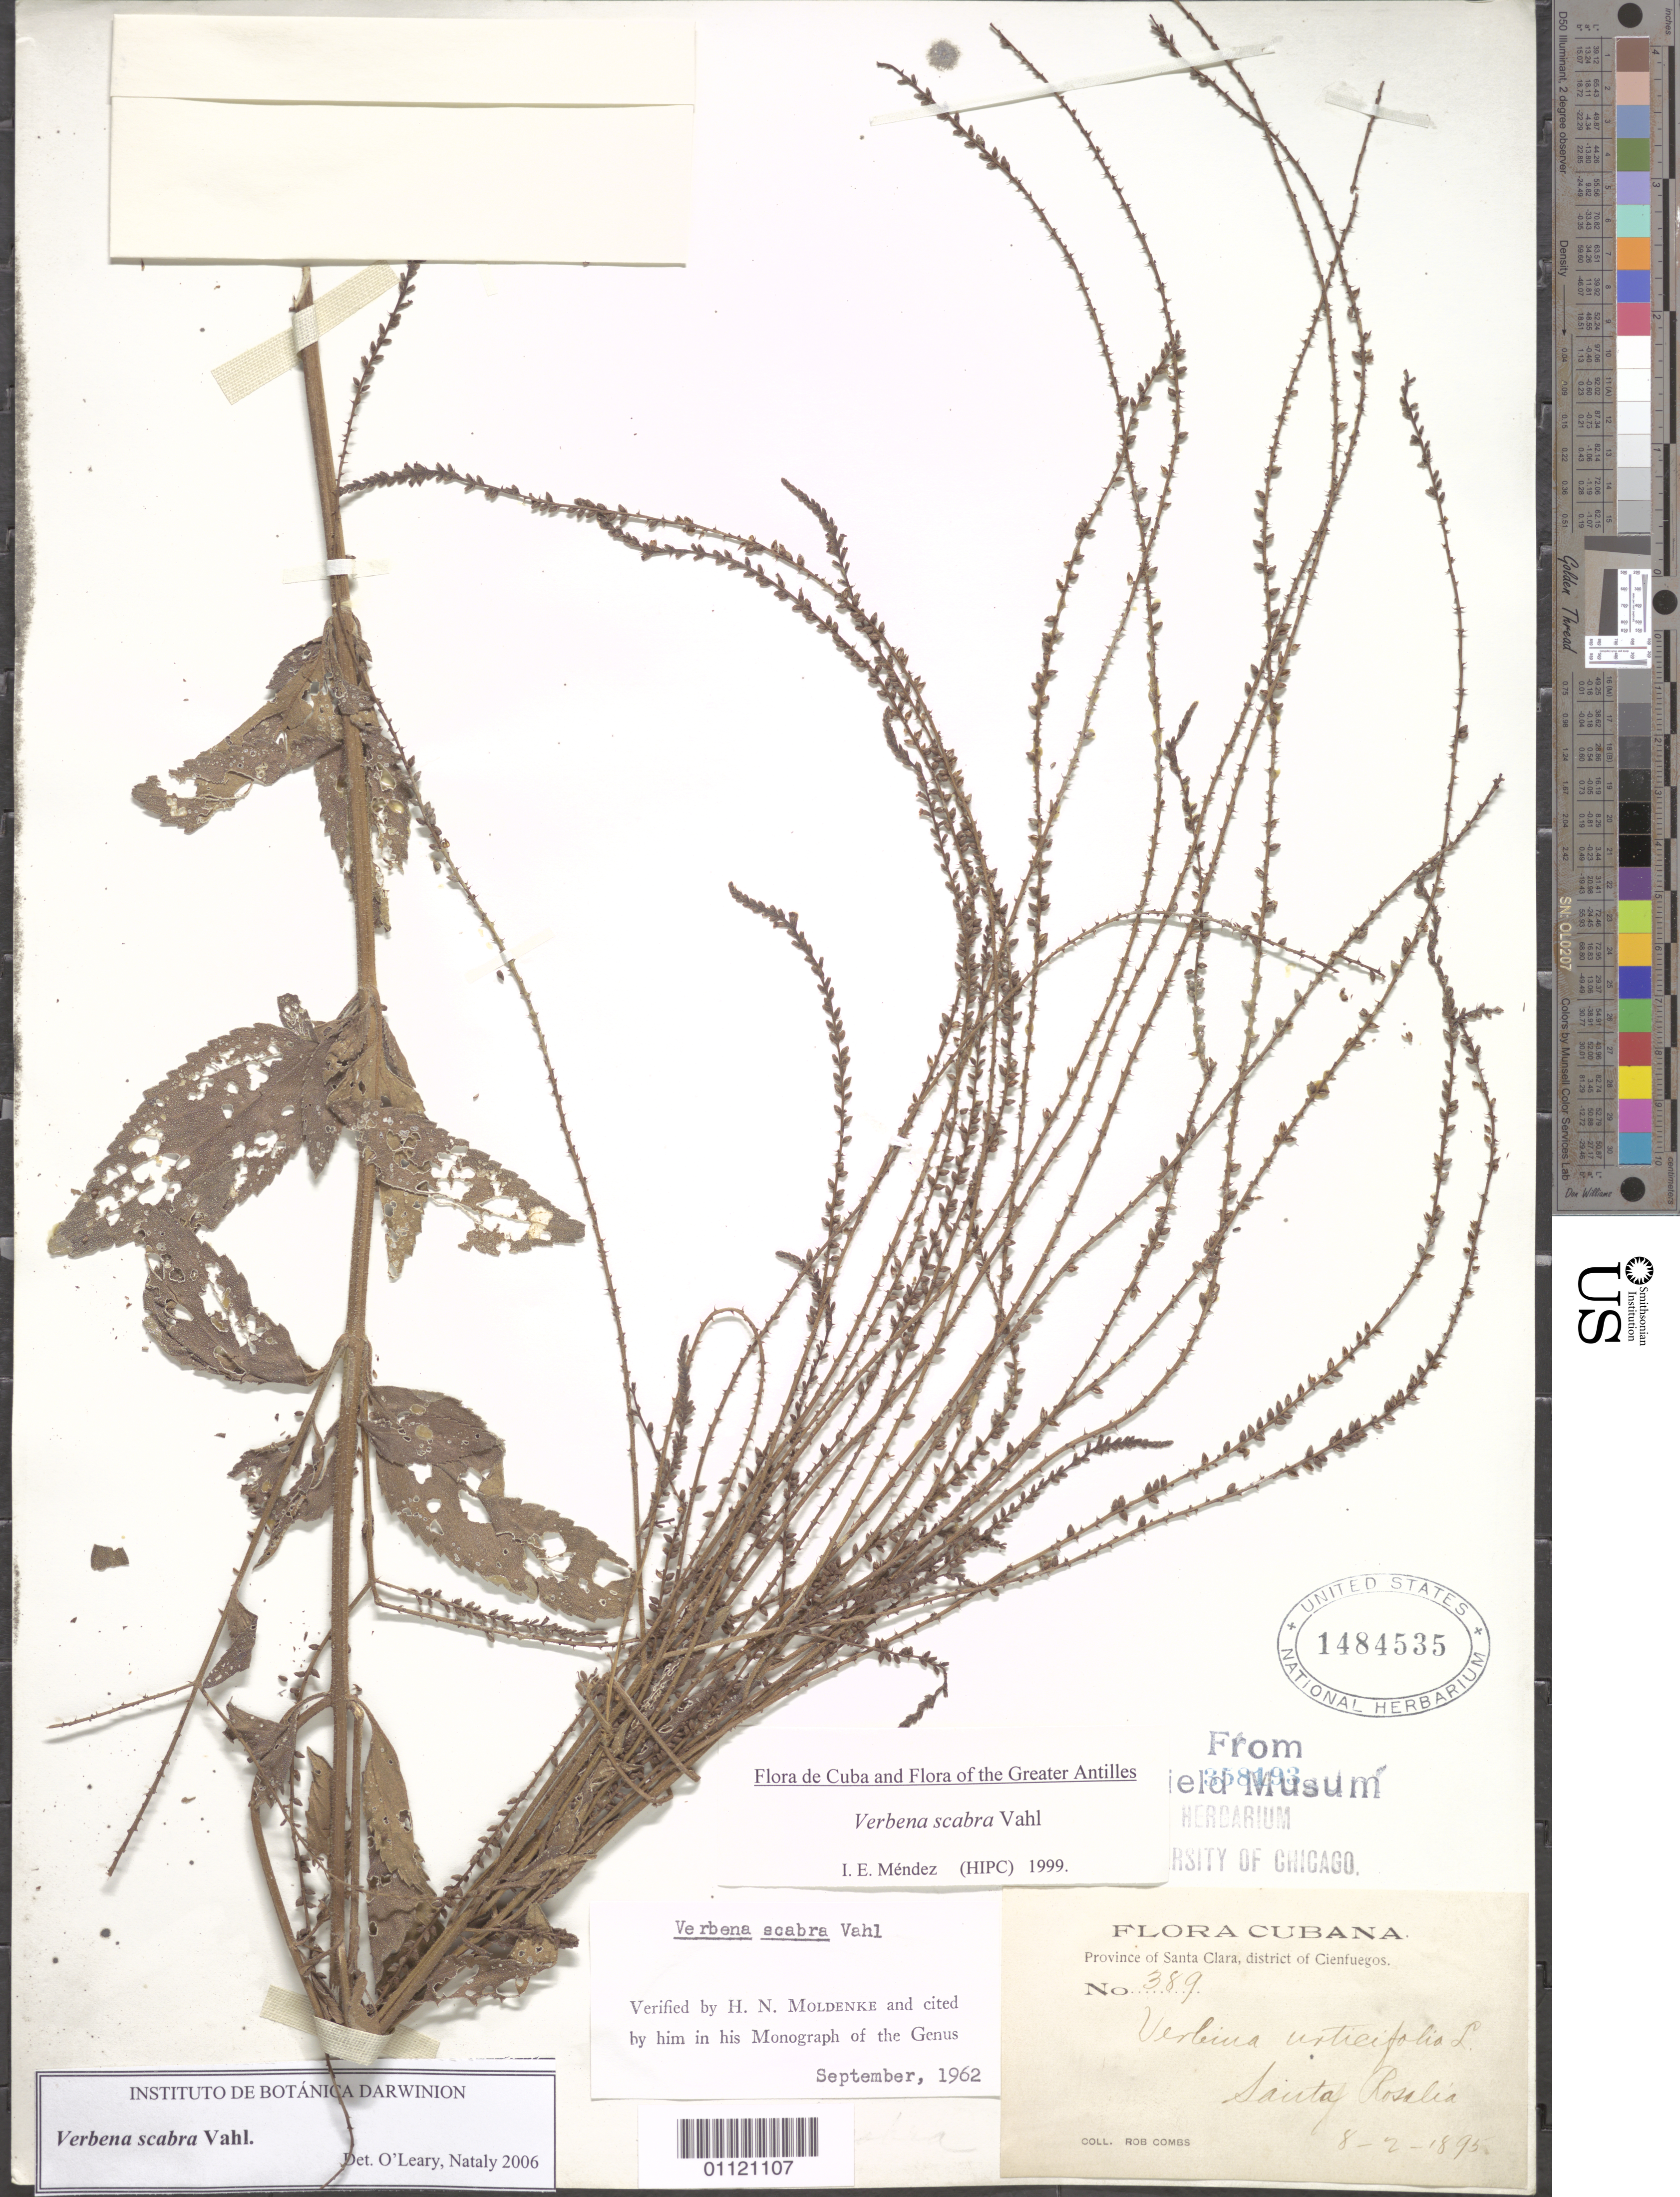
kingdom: Plantae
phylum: Tracheophyta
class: Magnoliopsida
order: Lamiales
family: Verbenaceae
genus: Verbena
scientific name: Verbena scabra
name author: Vahl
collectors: R. Combs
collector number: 389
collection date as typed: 08 Feb 1895 to 02 Aug 1895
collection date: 1895-02-08/1895-08-02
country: Cuba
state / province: Villa Clara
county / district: Santa Clara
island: Cuba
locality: Santa Rosalia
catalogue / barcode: US 1484535